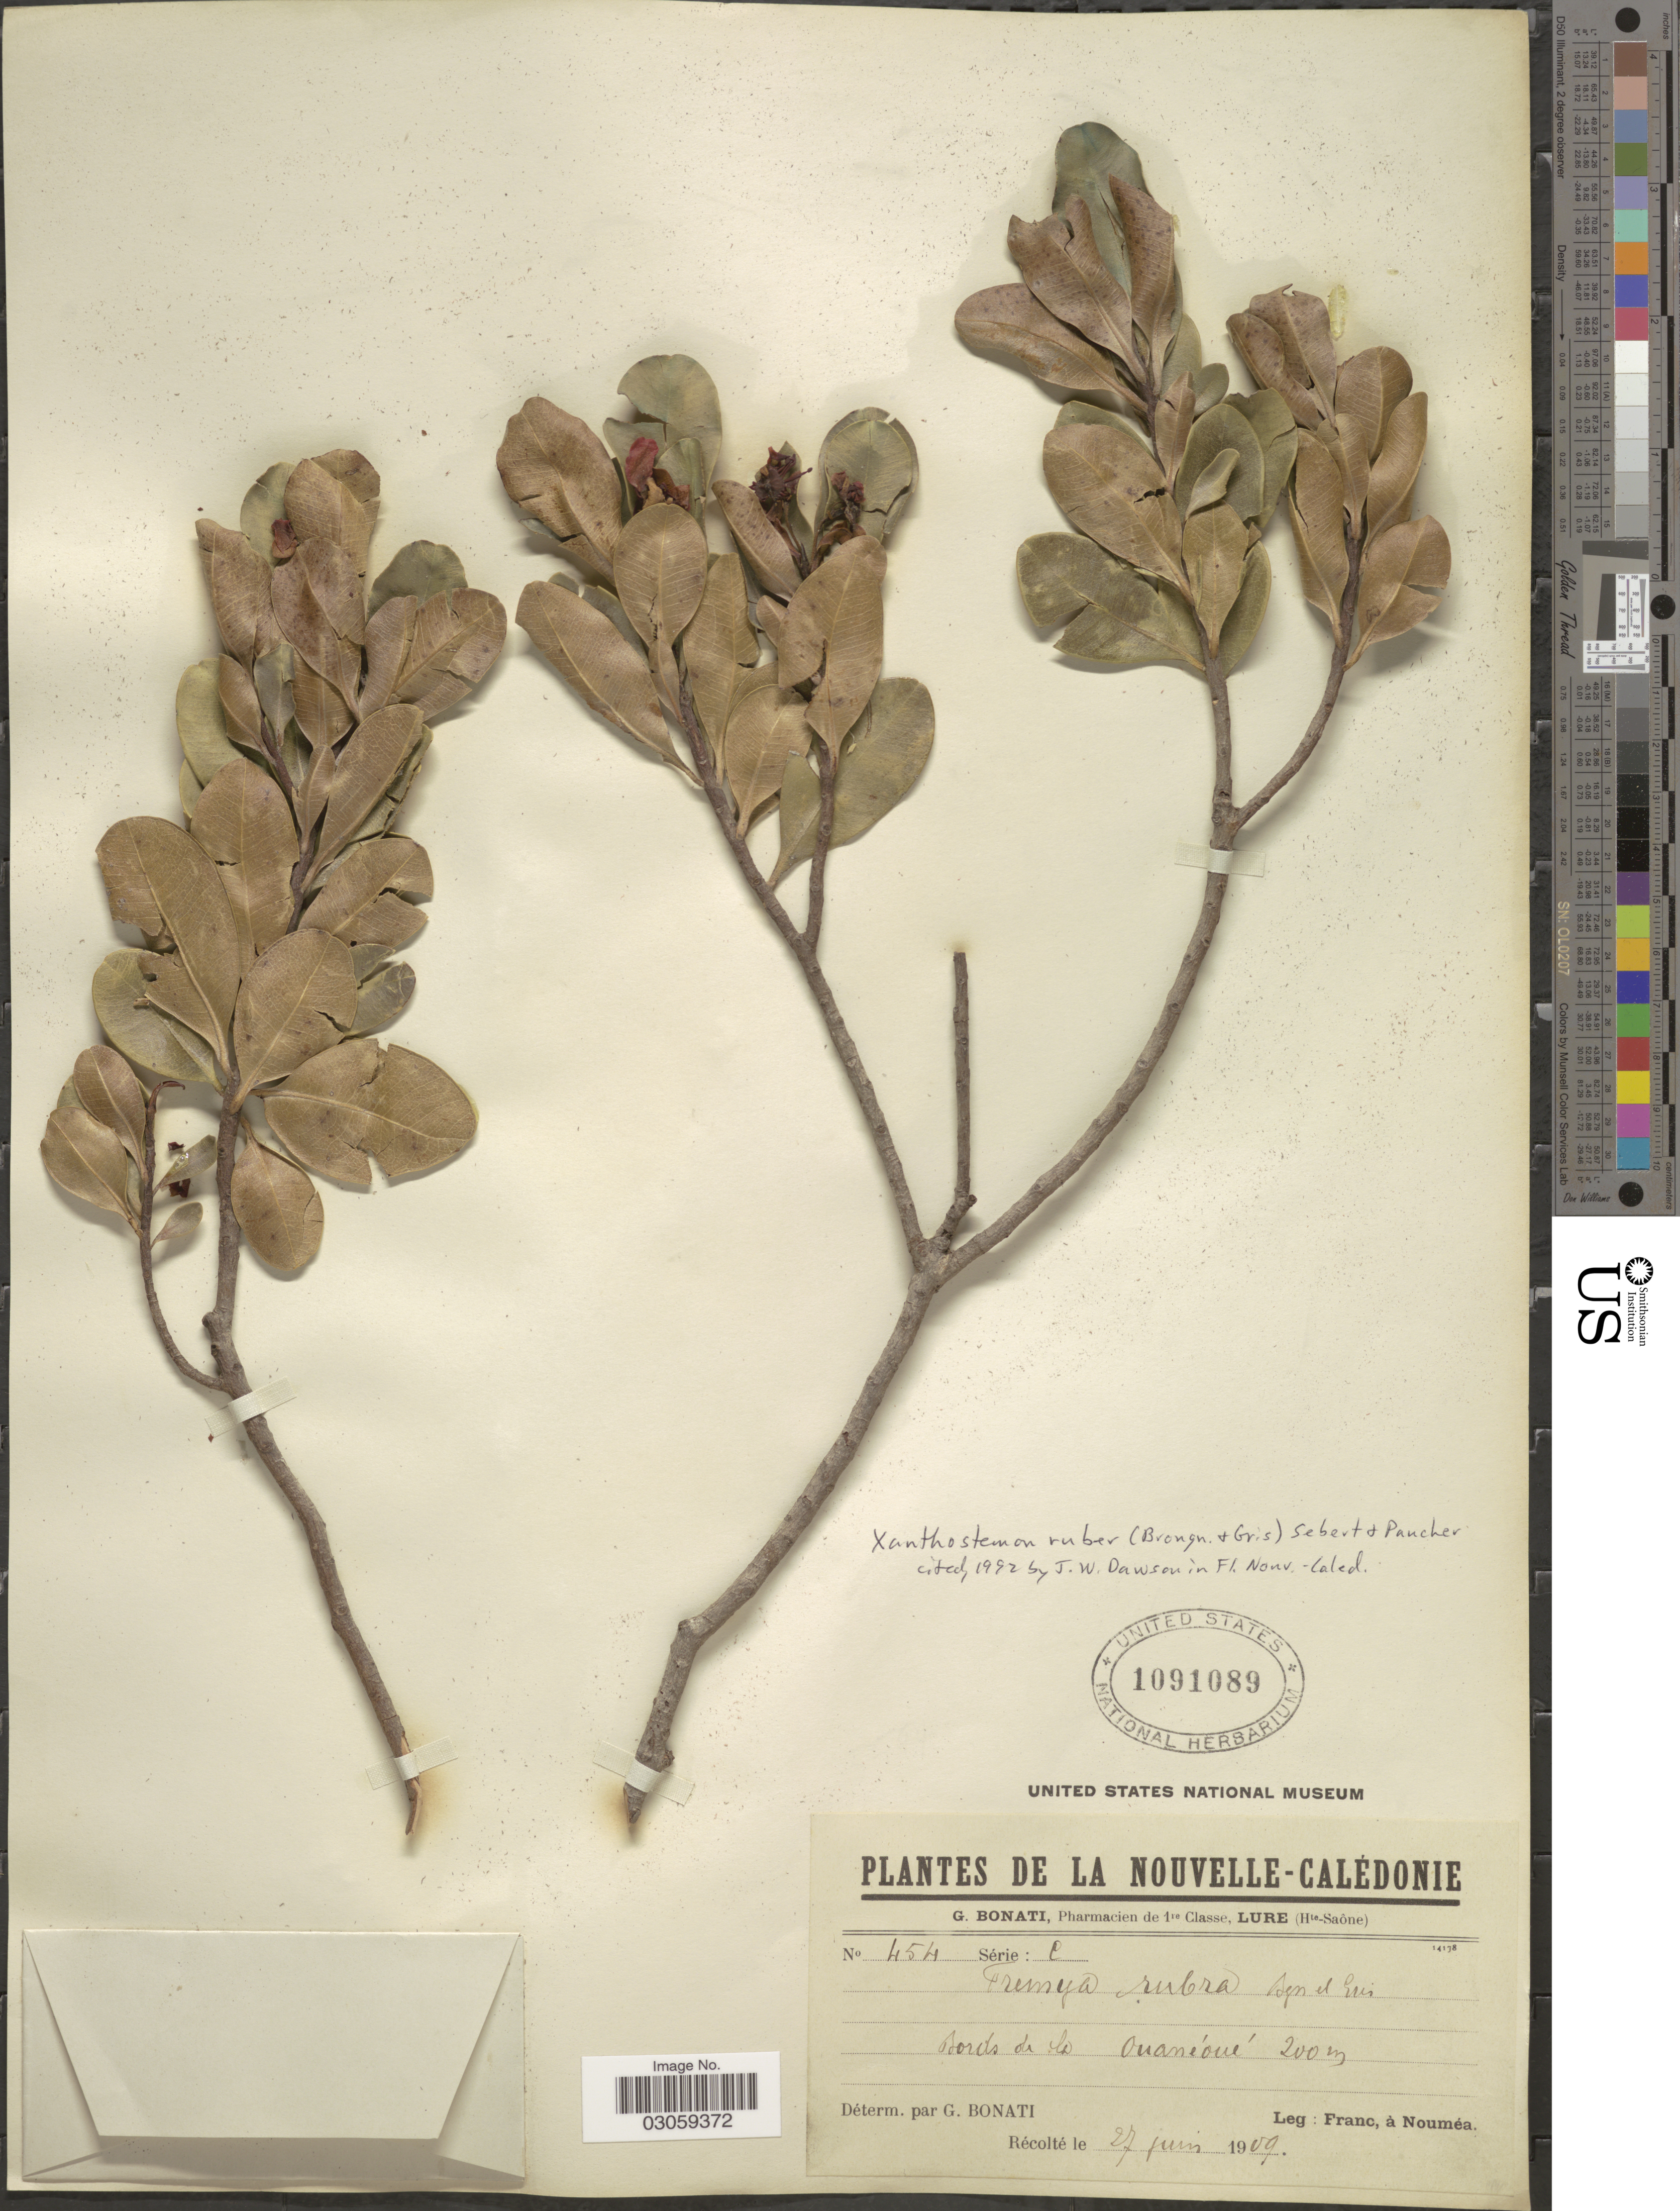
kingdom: Plantae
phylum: Tracheophyta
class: Magnoliopsida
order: Myrtales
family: Myrtaceae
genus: Xanthostemon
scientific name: Xanthostemon ruber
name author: (Brongn. & Gris) Sebert & Pancher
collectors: Franc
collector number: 454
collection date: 1909-06-27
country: New Caledonia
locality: Nouvelle-Calédonie. Bords de la Ouanéoué.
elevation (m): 200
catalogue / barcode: US 1091089